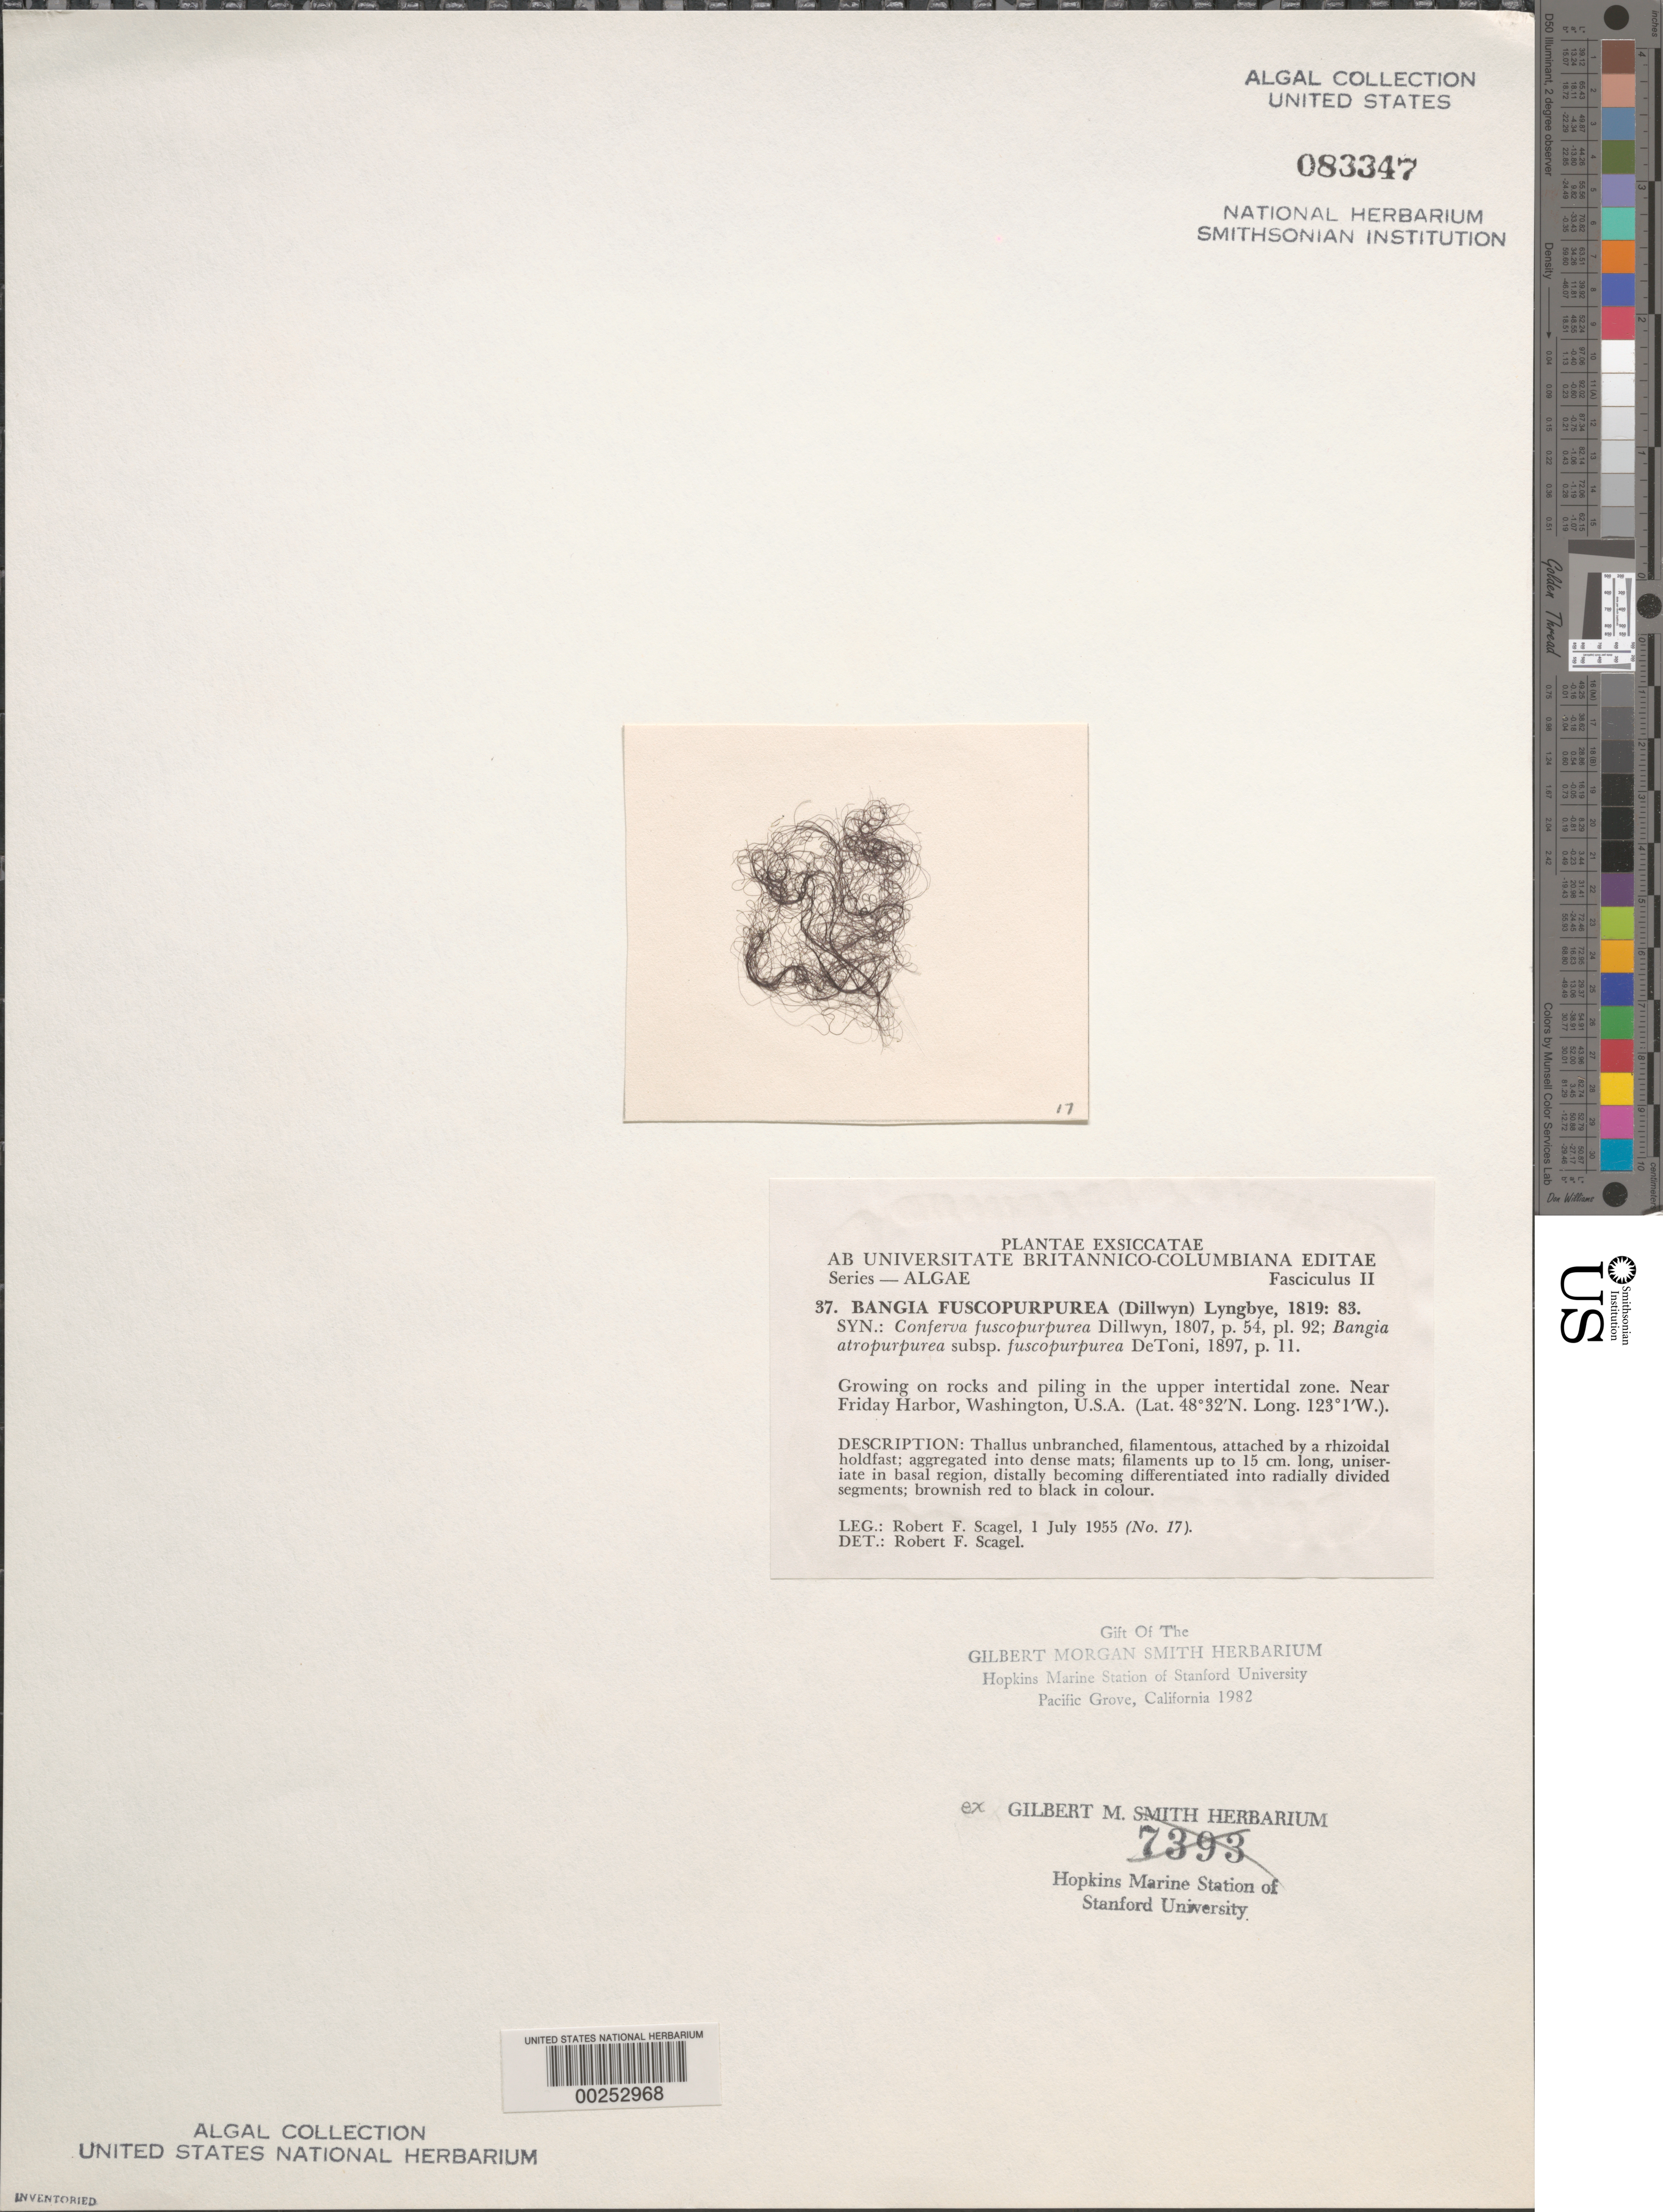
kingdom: Plantae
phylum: Rhodophyta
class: Bangiophyceae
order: Bangiales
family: Bangiaceae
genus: Bangia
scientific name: Bangia fuscopurpurea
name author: (Dillwyn) Lyngb.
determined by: Scagel, R. F.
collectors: R. F. Scagel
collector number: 17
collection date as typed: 01 Jul 1955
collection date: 1955-07-01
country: United States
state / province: Washington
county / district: San Juan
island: San Juan Island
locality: Near Friday Harbor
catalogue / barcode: US 83347